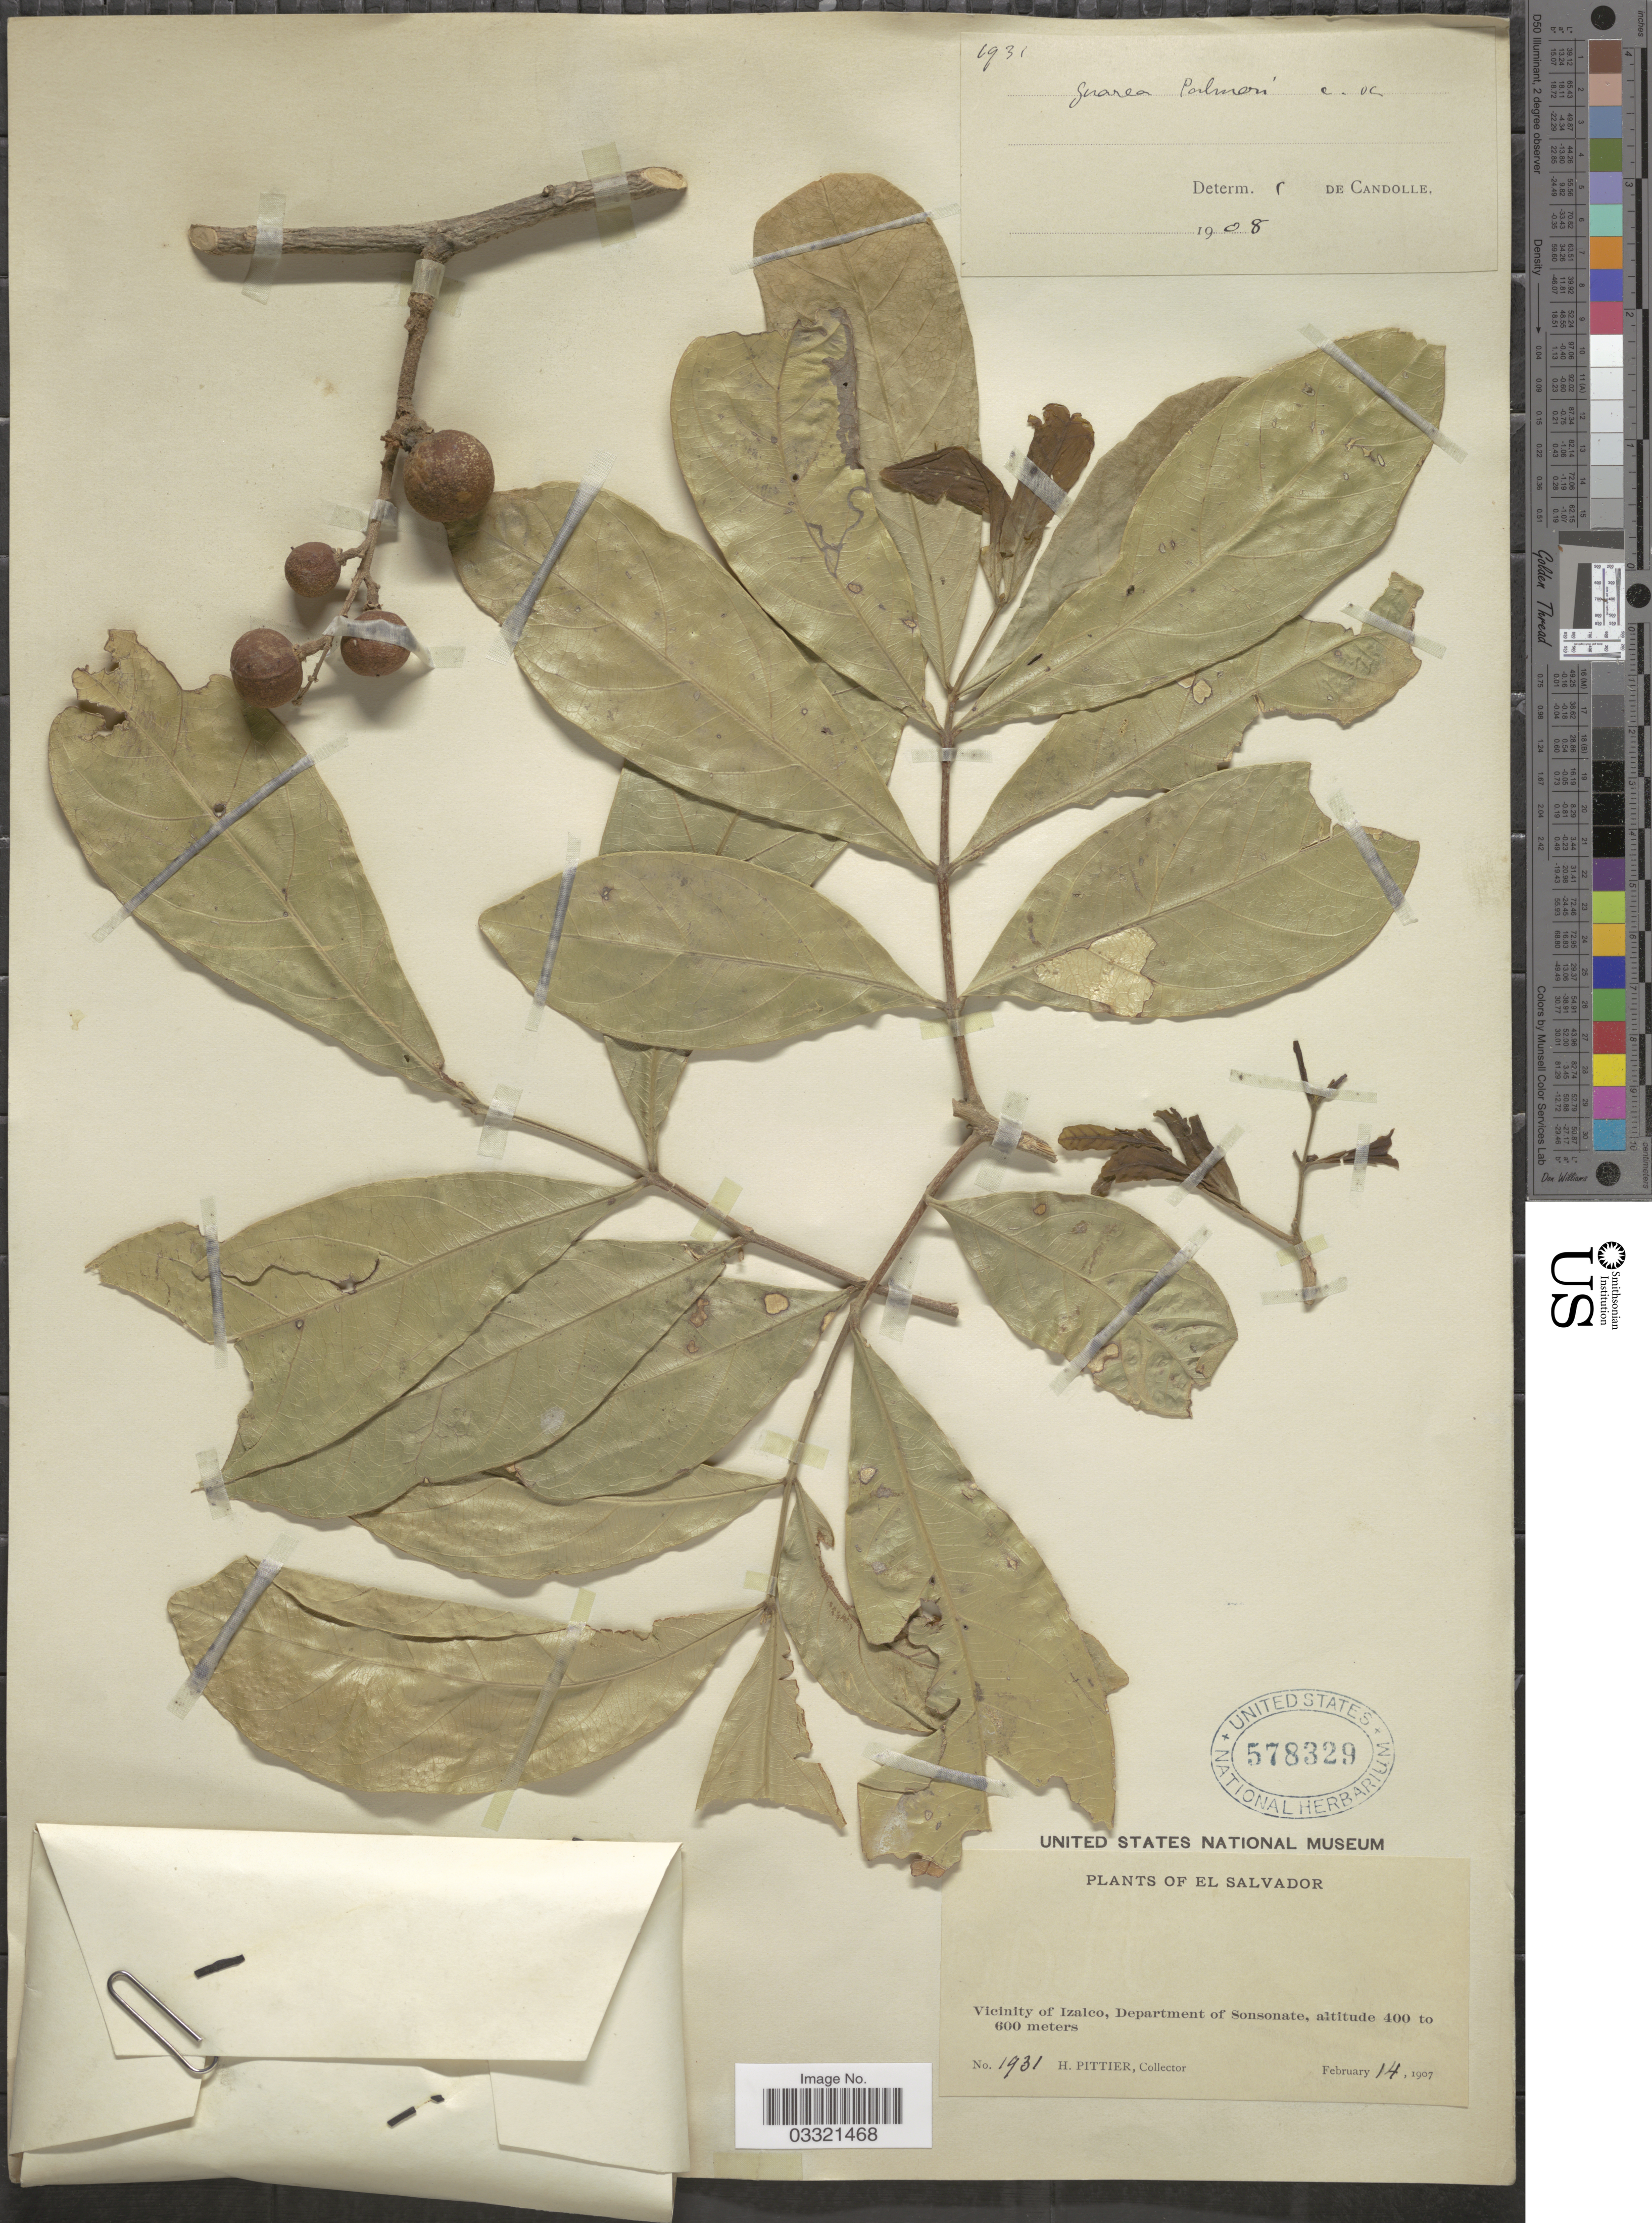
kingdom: Plantae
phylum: Tracheophyta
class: Magnoliopsida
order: Sapindales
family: Meliaceae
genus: Guarea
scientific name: Guarea palmeri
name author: Rose ex C. DC.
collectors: H. F. Pittier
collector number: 1931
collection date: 1907-02-14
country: El Salvador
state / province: Sonsonate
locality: Vicinity of Izalco, Department of Sonsonate.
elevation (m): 400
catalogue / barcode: US 578329